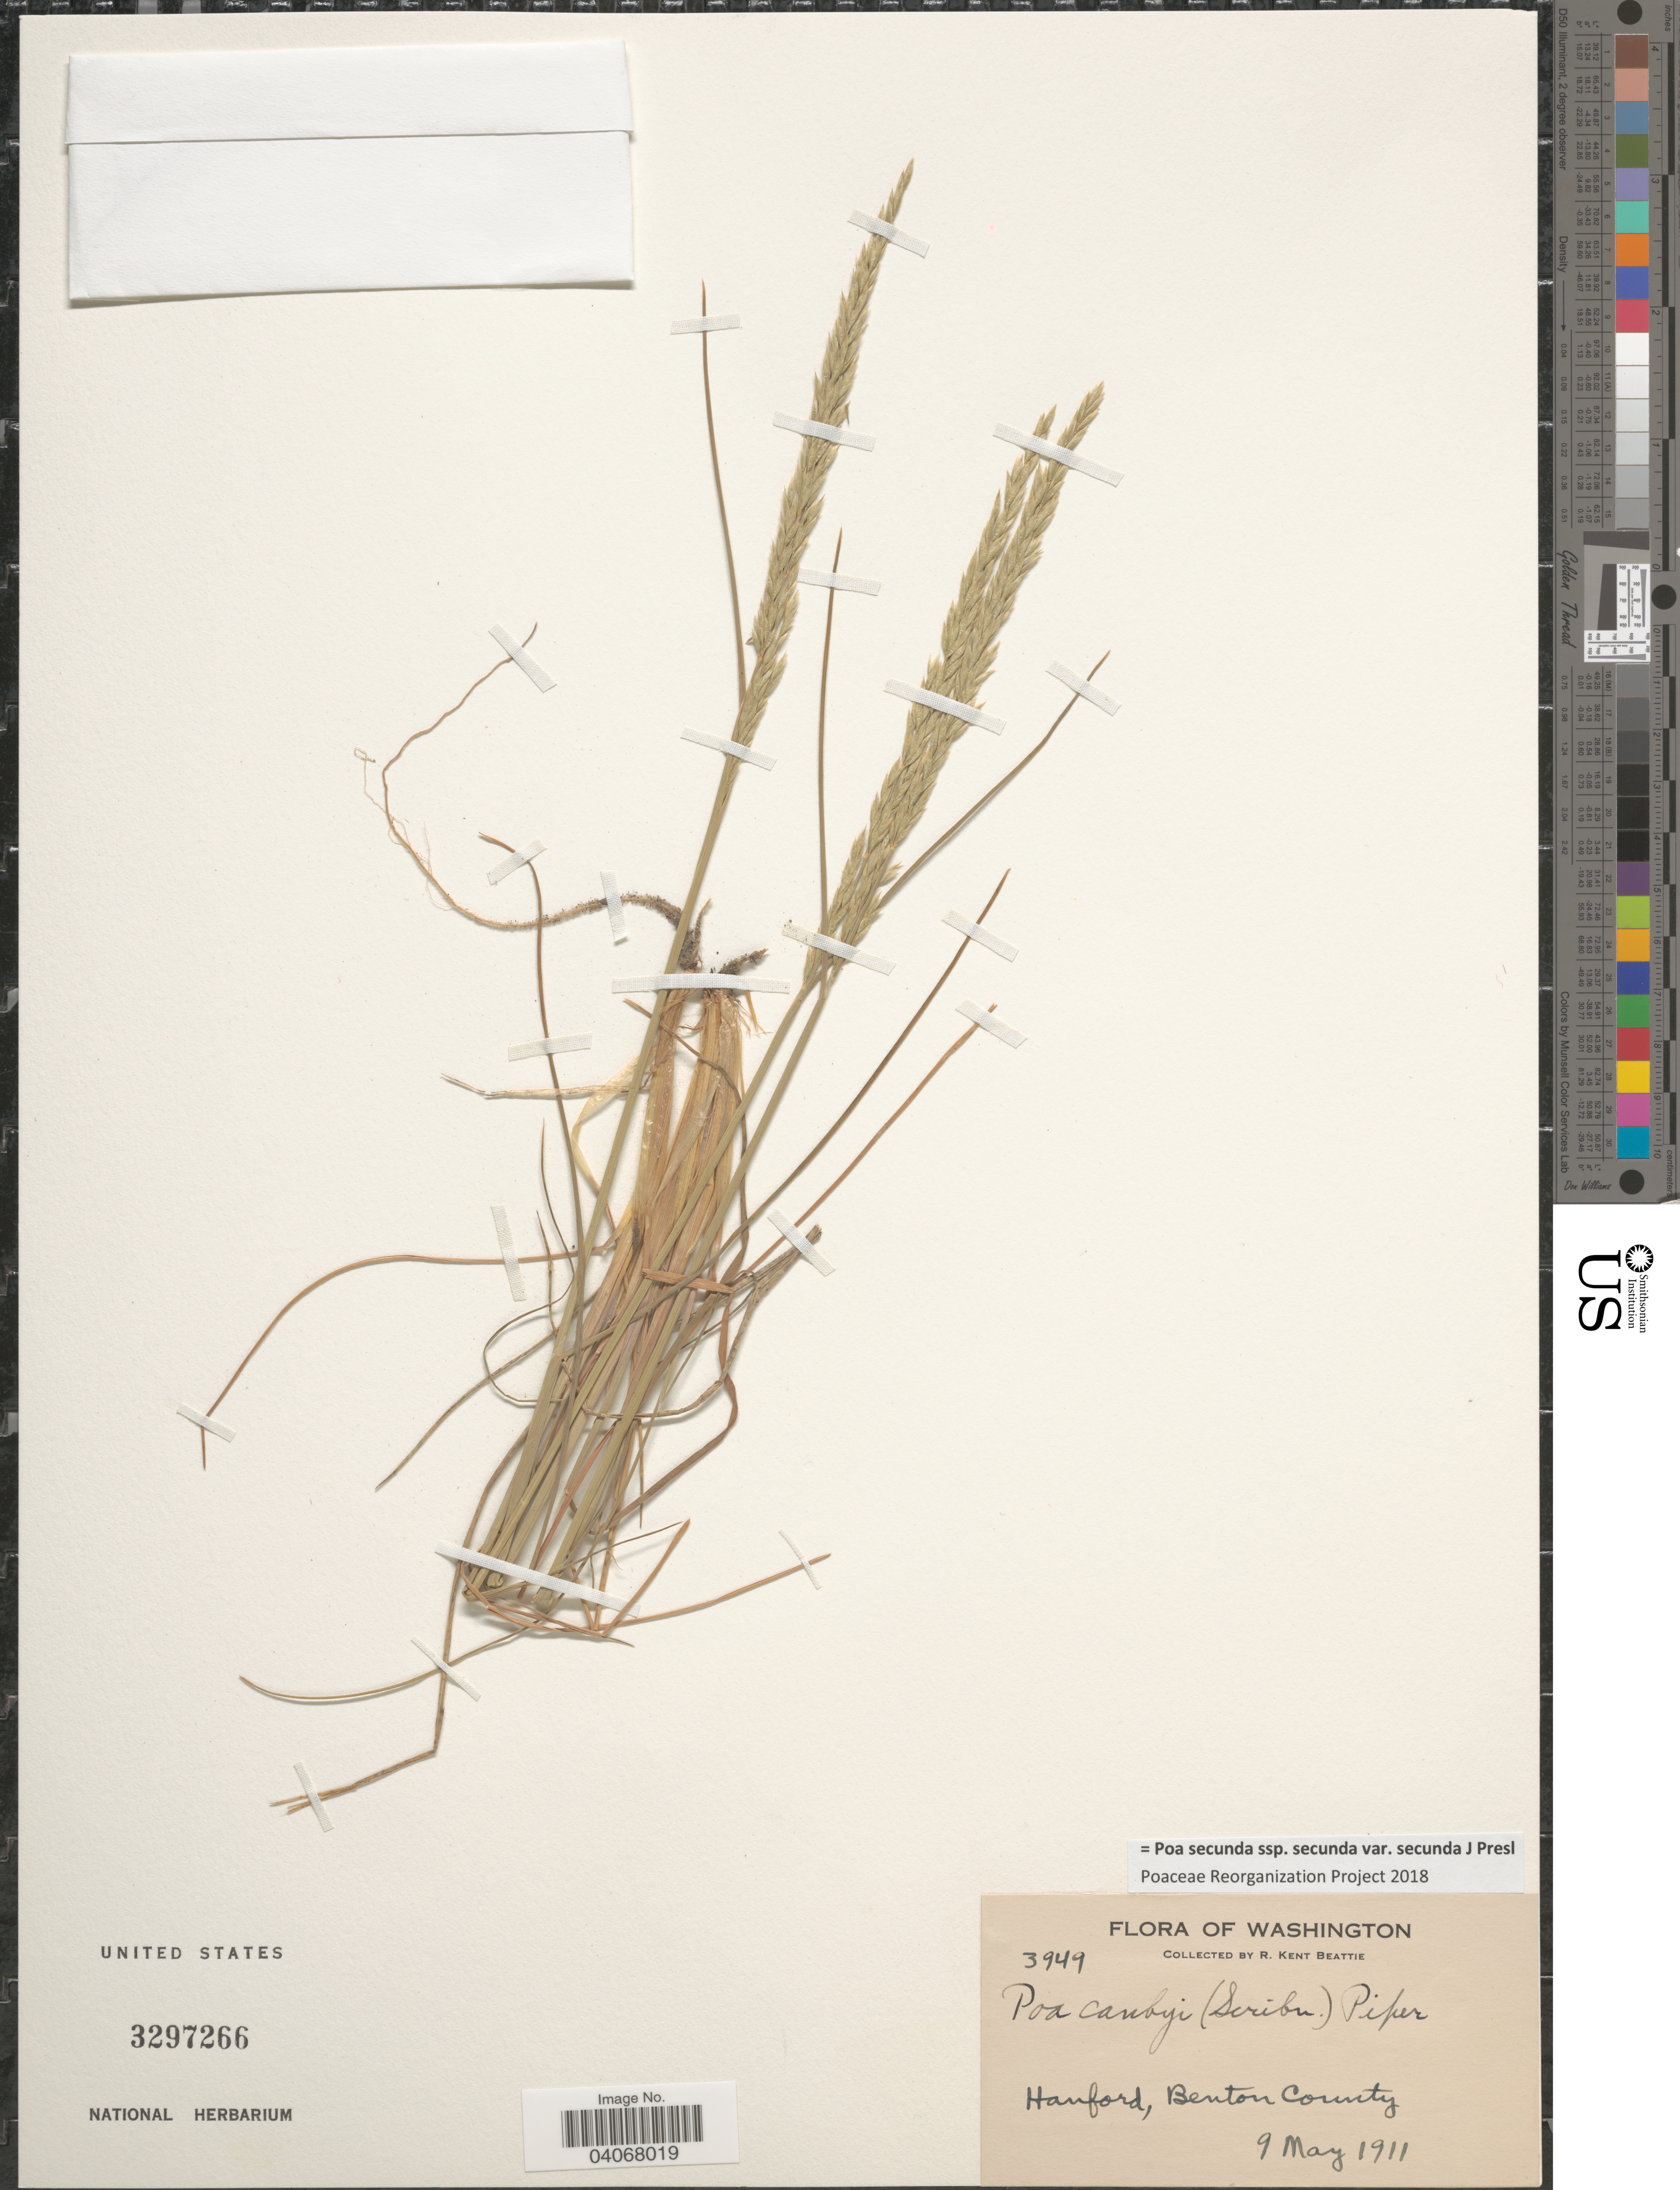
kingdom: Plantae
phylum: Tracheophyta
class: Liliopsida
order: Poales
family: Poaceae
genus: Poa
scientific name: Poa secunda subsp. secunda var. secunda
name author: J. Presl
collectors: R. K. Beattie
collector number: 3949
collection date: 1911-05-09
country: United States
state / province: Washington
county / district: Benton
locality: Hanford, Benton County.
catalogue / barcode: US 3297266